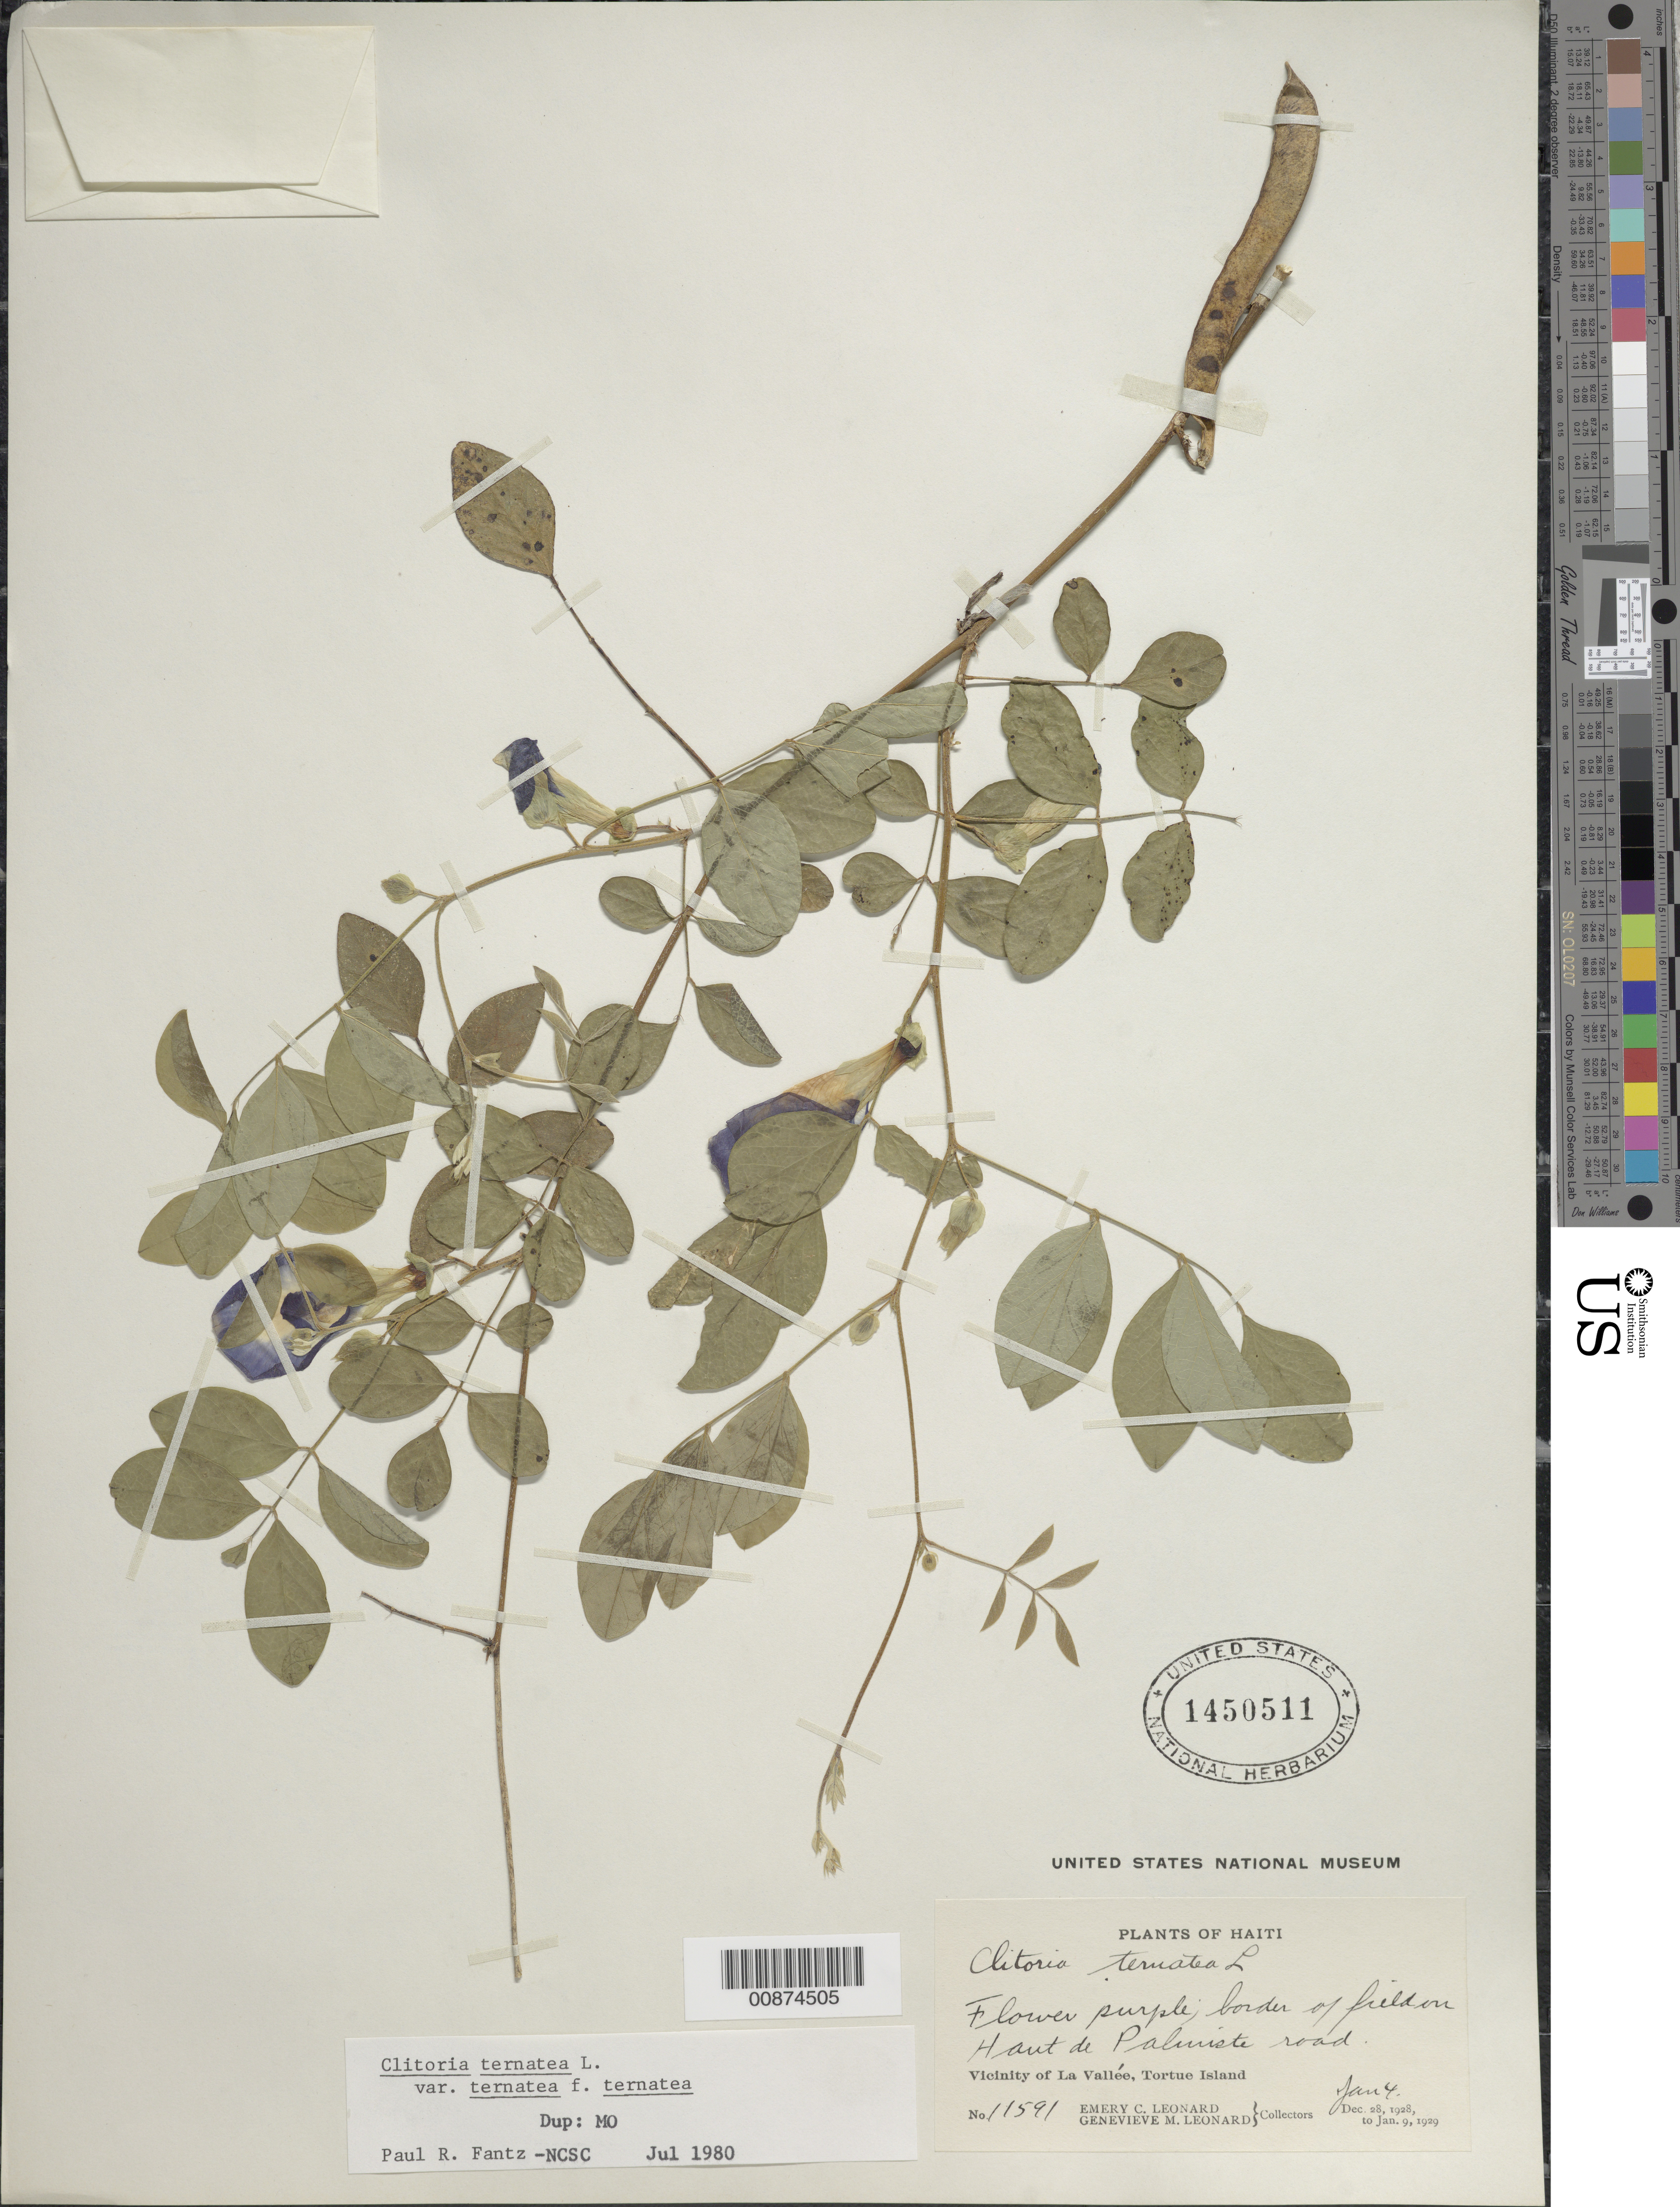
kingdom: Plantae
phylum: Tracheophyta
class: Magnoliopsida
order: Fabales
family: Fabaceae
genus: Clitoria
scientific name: Clitoria ternatea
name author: L.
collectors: E. C. Leonard & G. M. Leonard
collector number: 11591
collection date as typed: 04 Jan 1929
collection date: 1929-01-04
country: Haiti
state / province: Nord-Óuest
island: Île de la Tortue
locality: Vicinity of La Vallée, Tortue Island. On Haut de Palmiste road.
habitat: Border of field.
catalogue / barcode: US 1450511